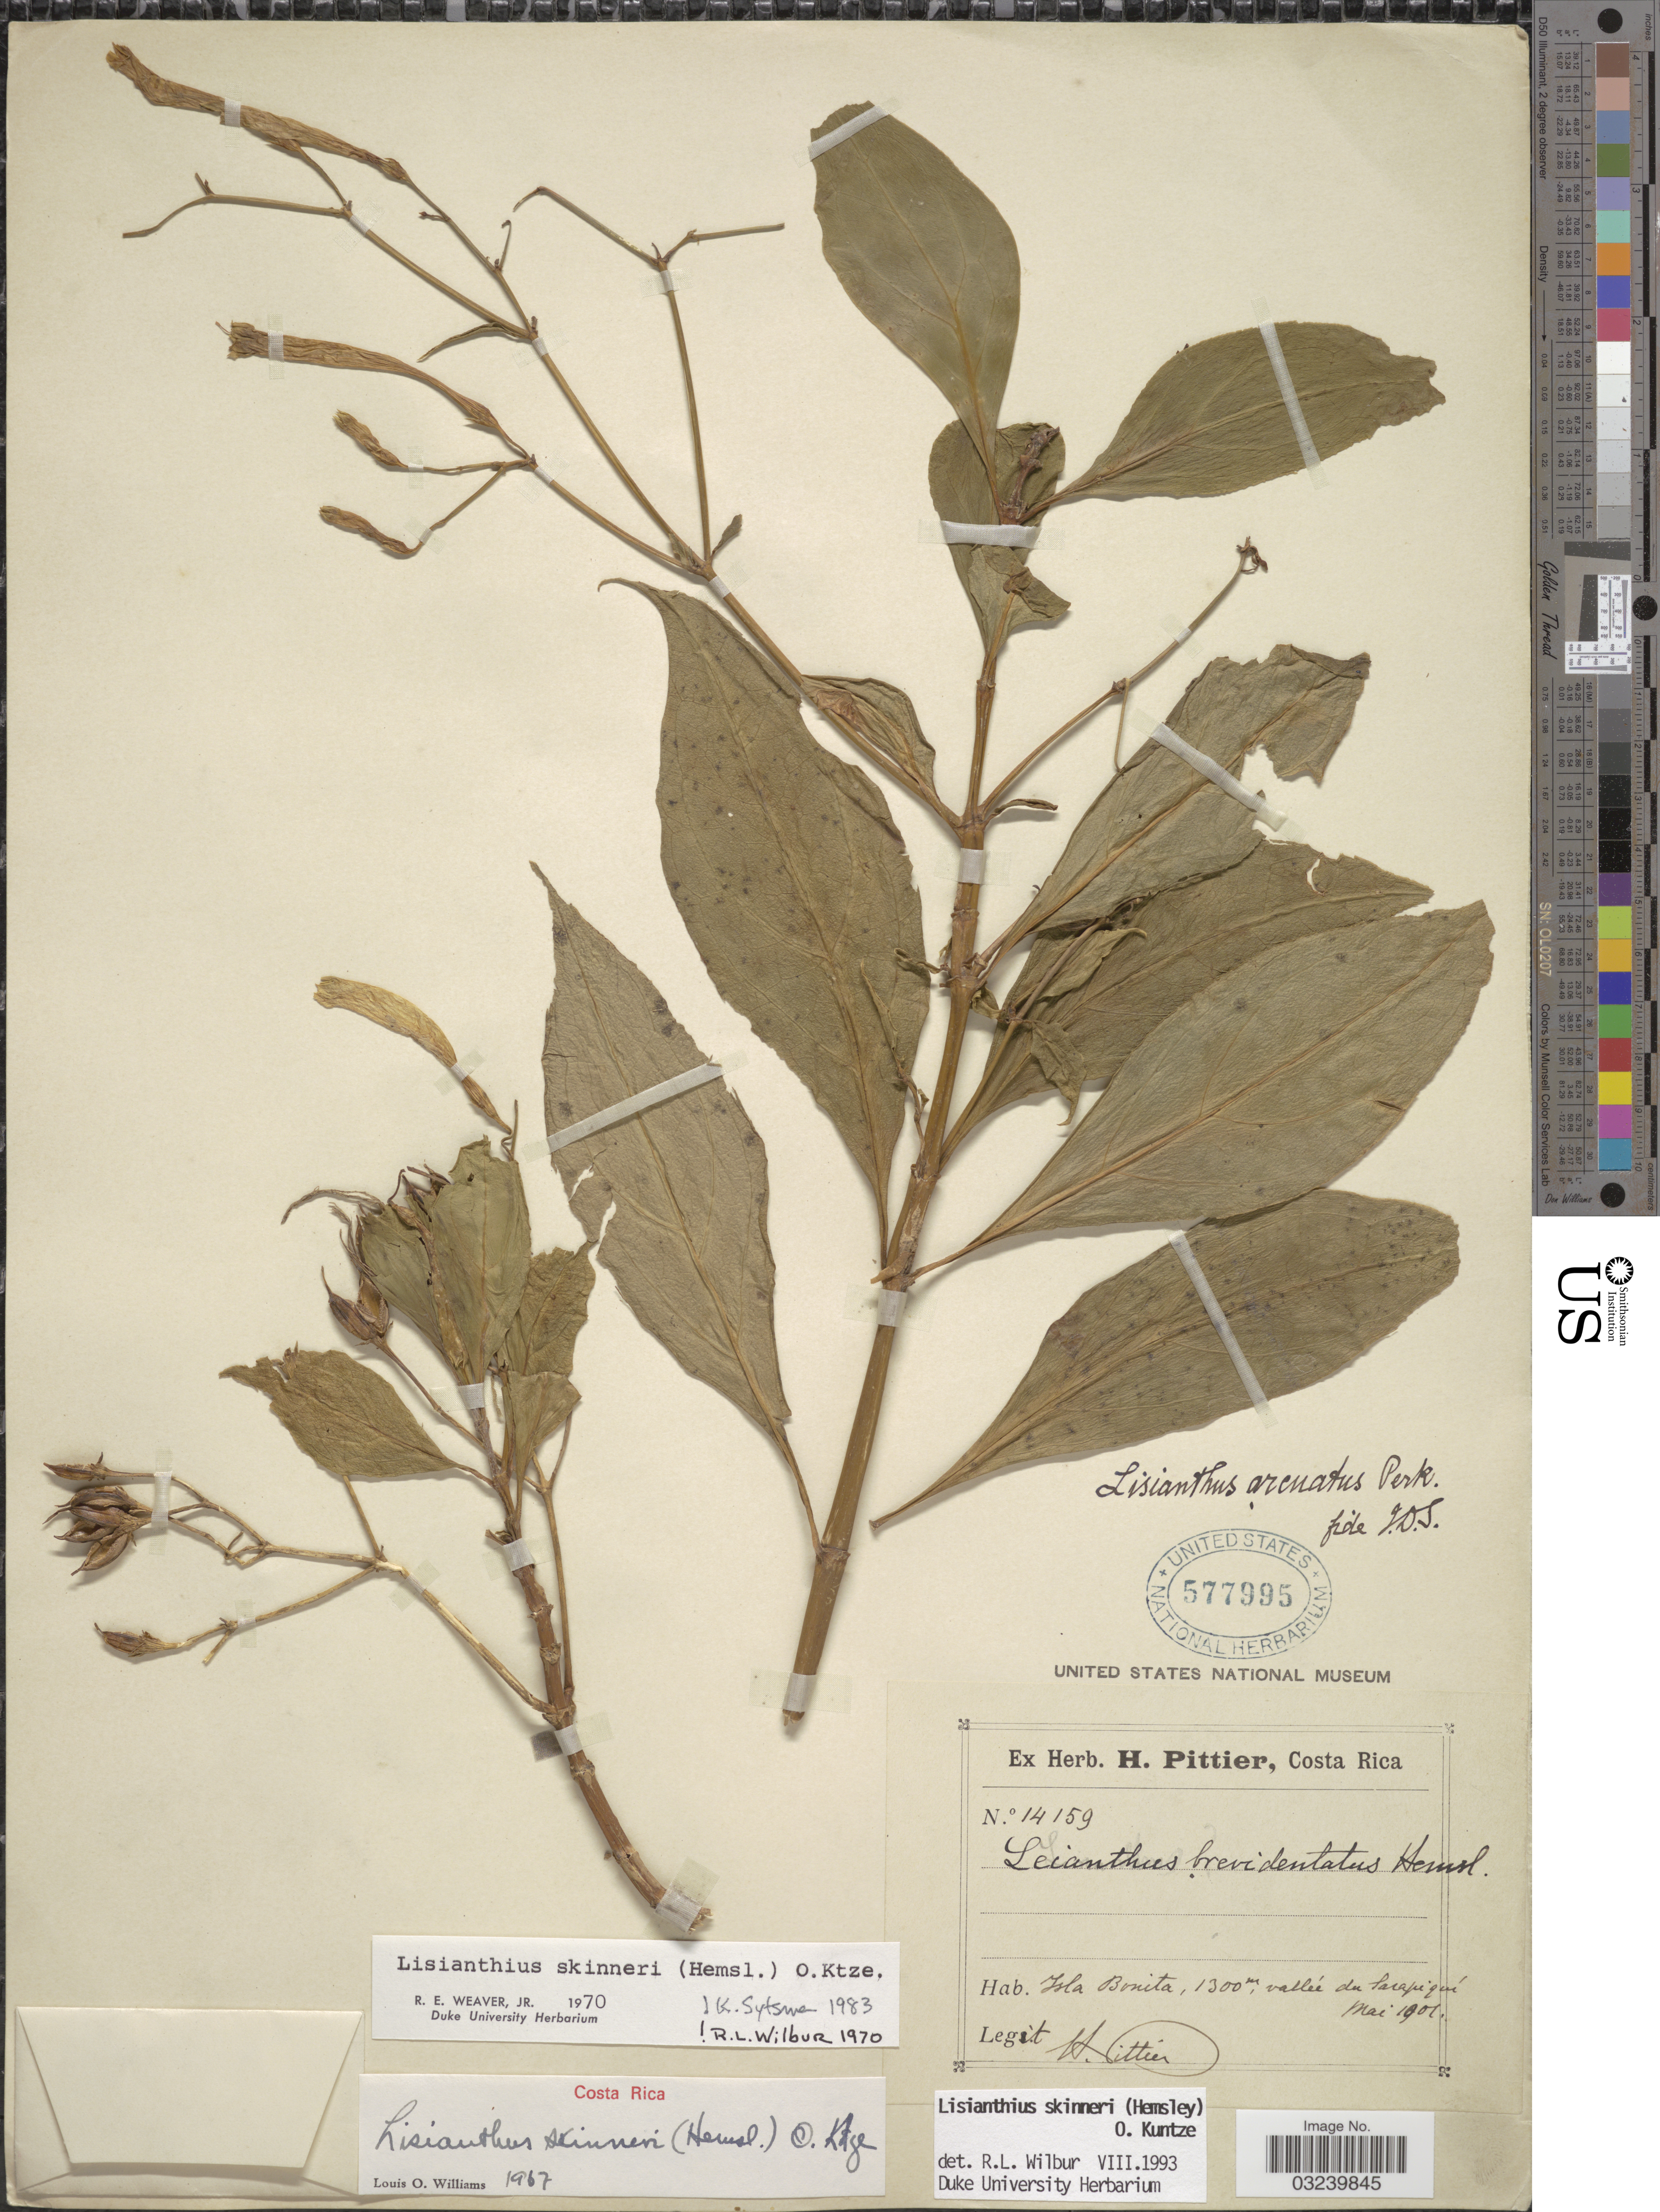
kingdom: Plantae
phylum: Tracheophyta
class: Magnoliopsida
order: Gentianales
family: Gentianaceae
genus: Lisianthius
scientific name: Lisianthius skinneri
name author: (Hemsl.) Kuntze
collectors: H. F. Pittier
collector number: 14159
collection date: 1901-05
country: Costa Rica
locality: Isla Bonita - Vallée du Sarapiquí.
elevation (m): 1300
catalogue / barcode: US 577995